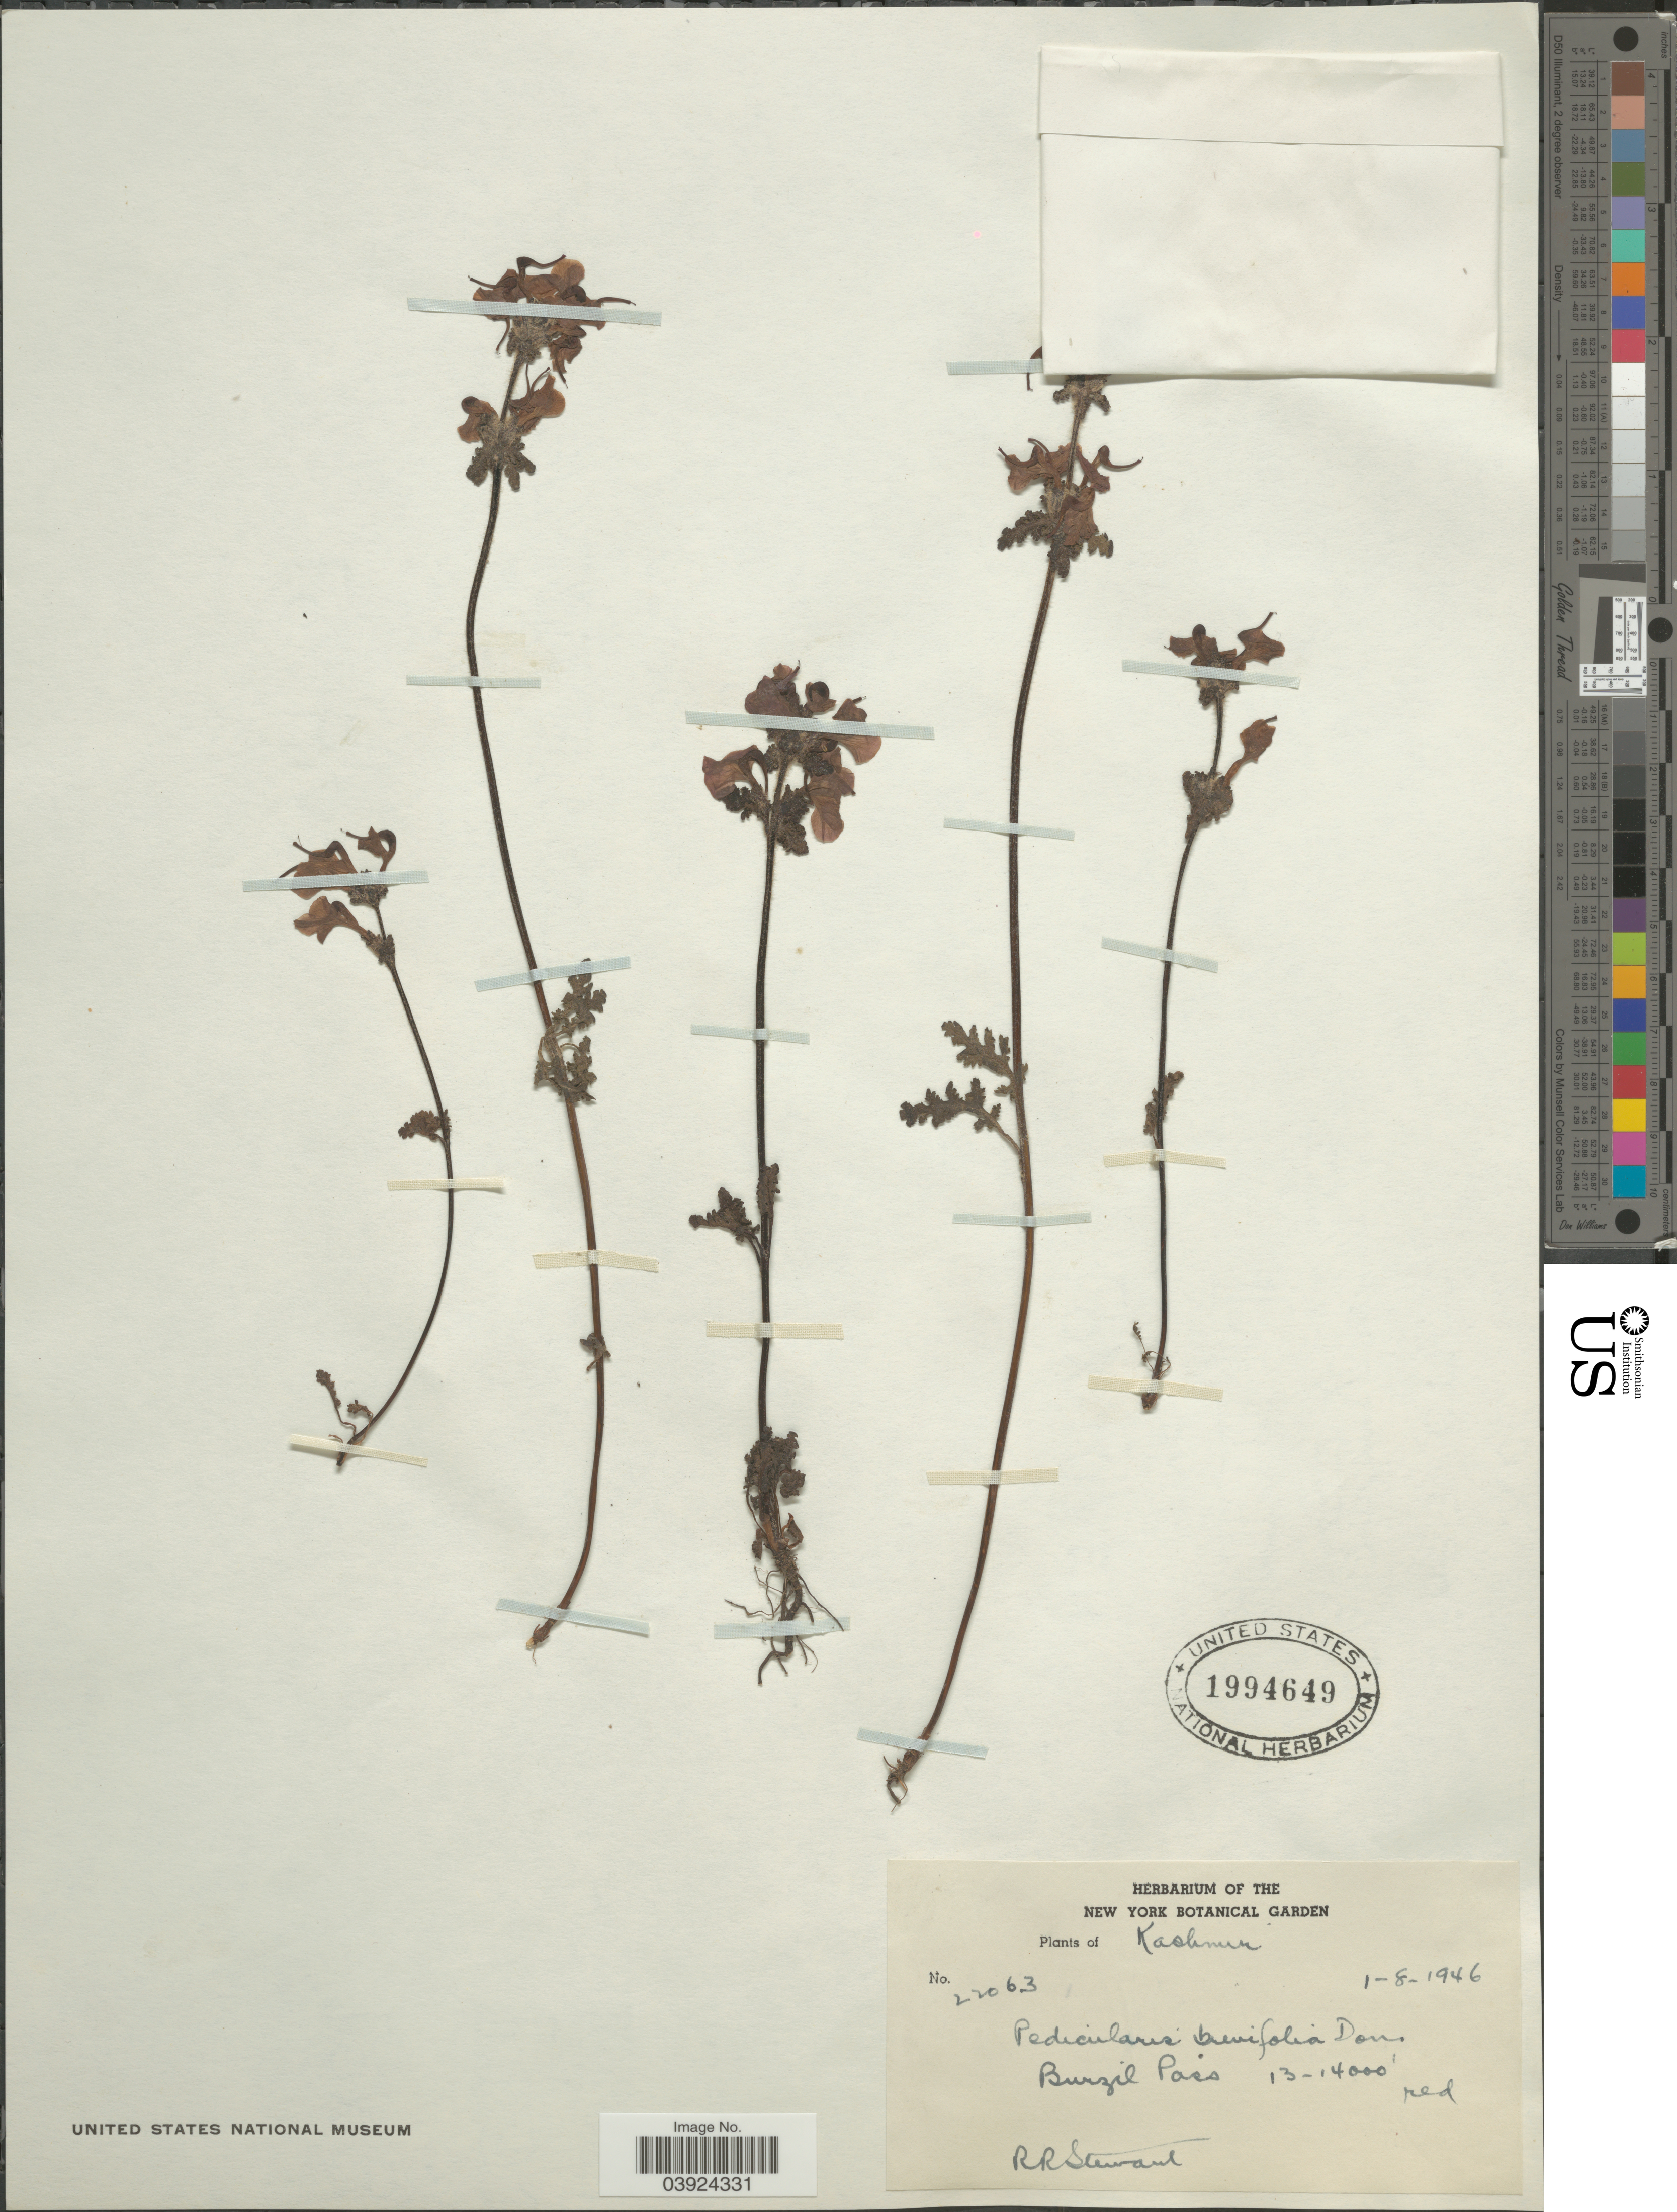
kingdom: Plantae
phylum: Tracheophyta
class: Magnoliopsida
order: Lamiales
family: Orobanchaceae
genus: Pedicularis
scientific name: Pedicularis brevifolia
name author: D. Don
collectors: R. Stewart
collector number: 22063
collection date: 1946-08-01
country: India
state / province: Jammu and Kashmir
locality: Kashmir. Burzil Pass.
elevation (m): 3962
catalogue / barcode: US 1994649